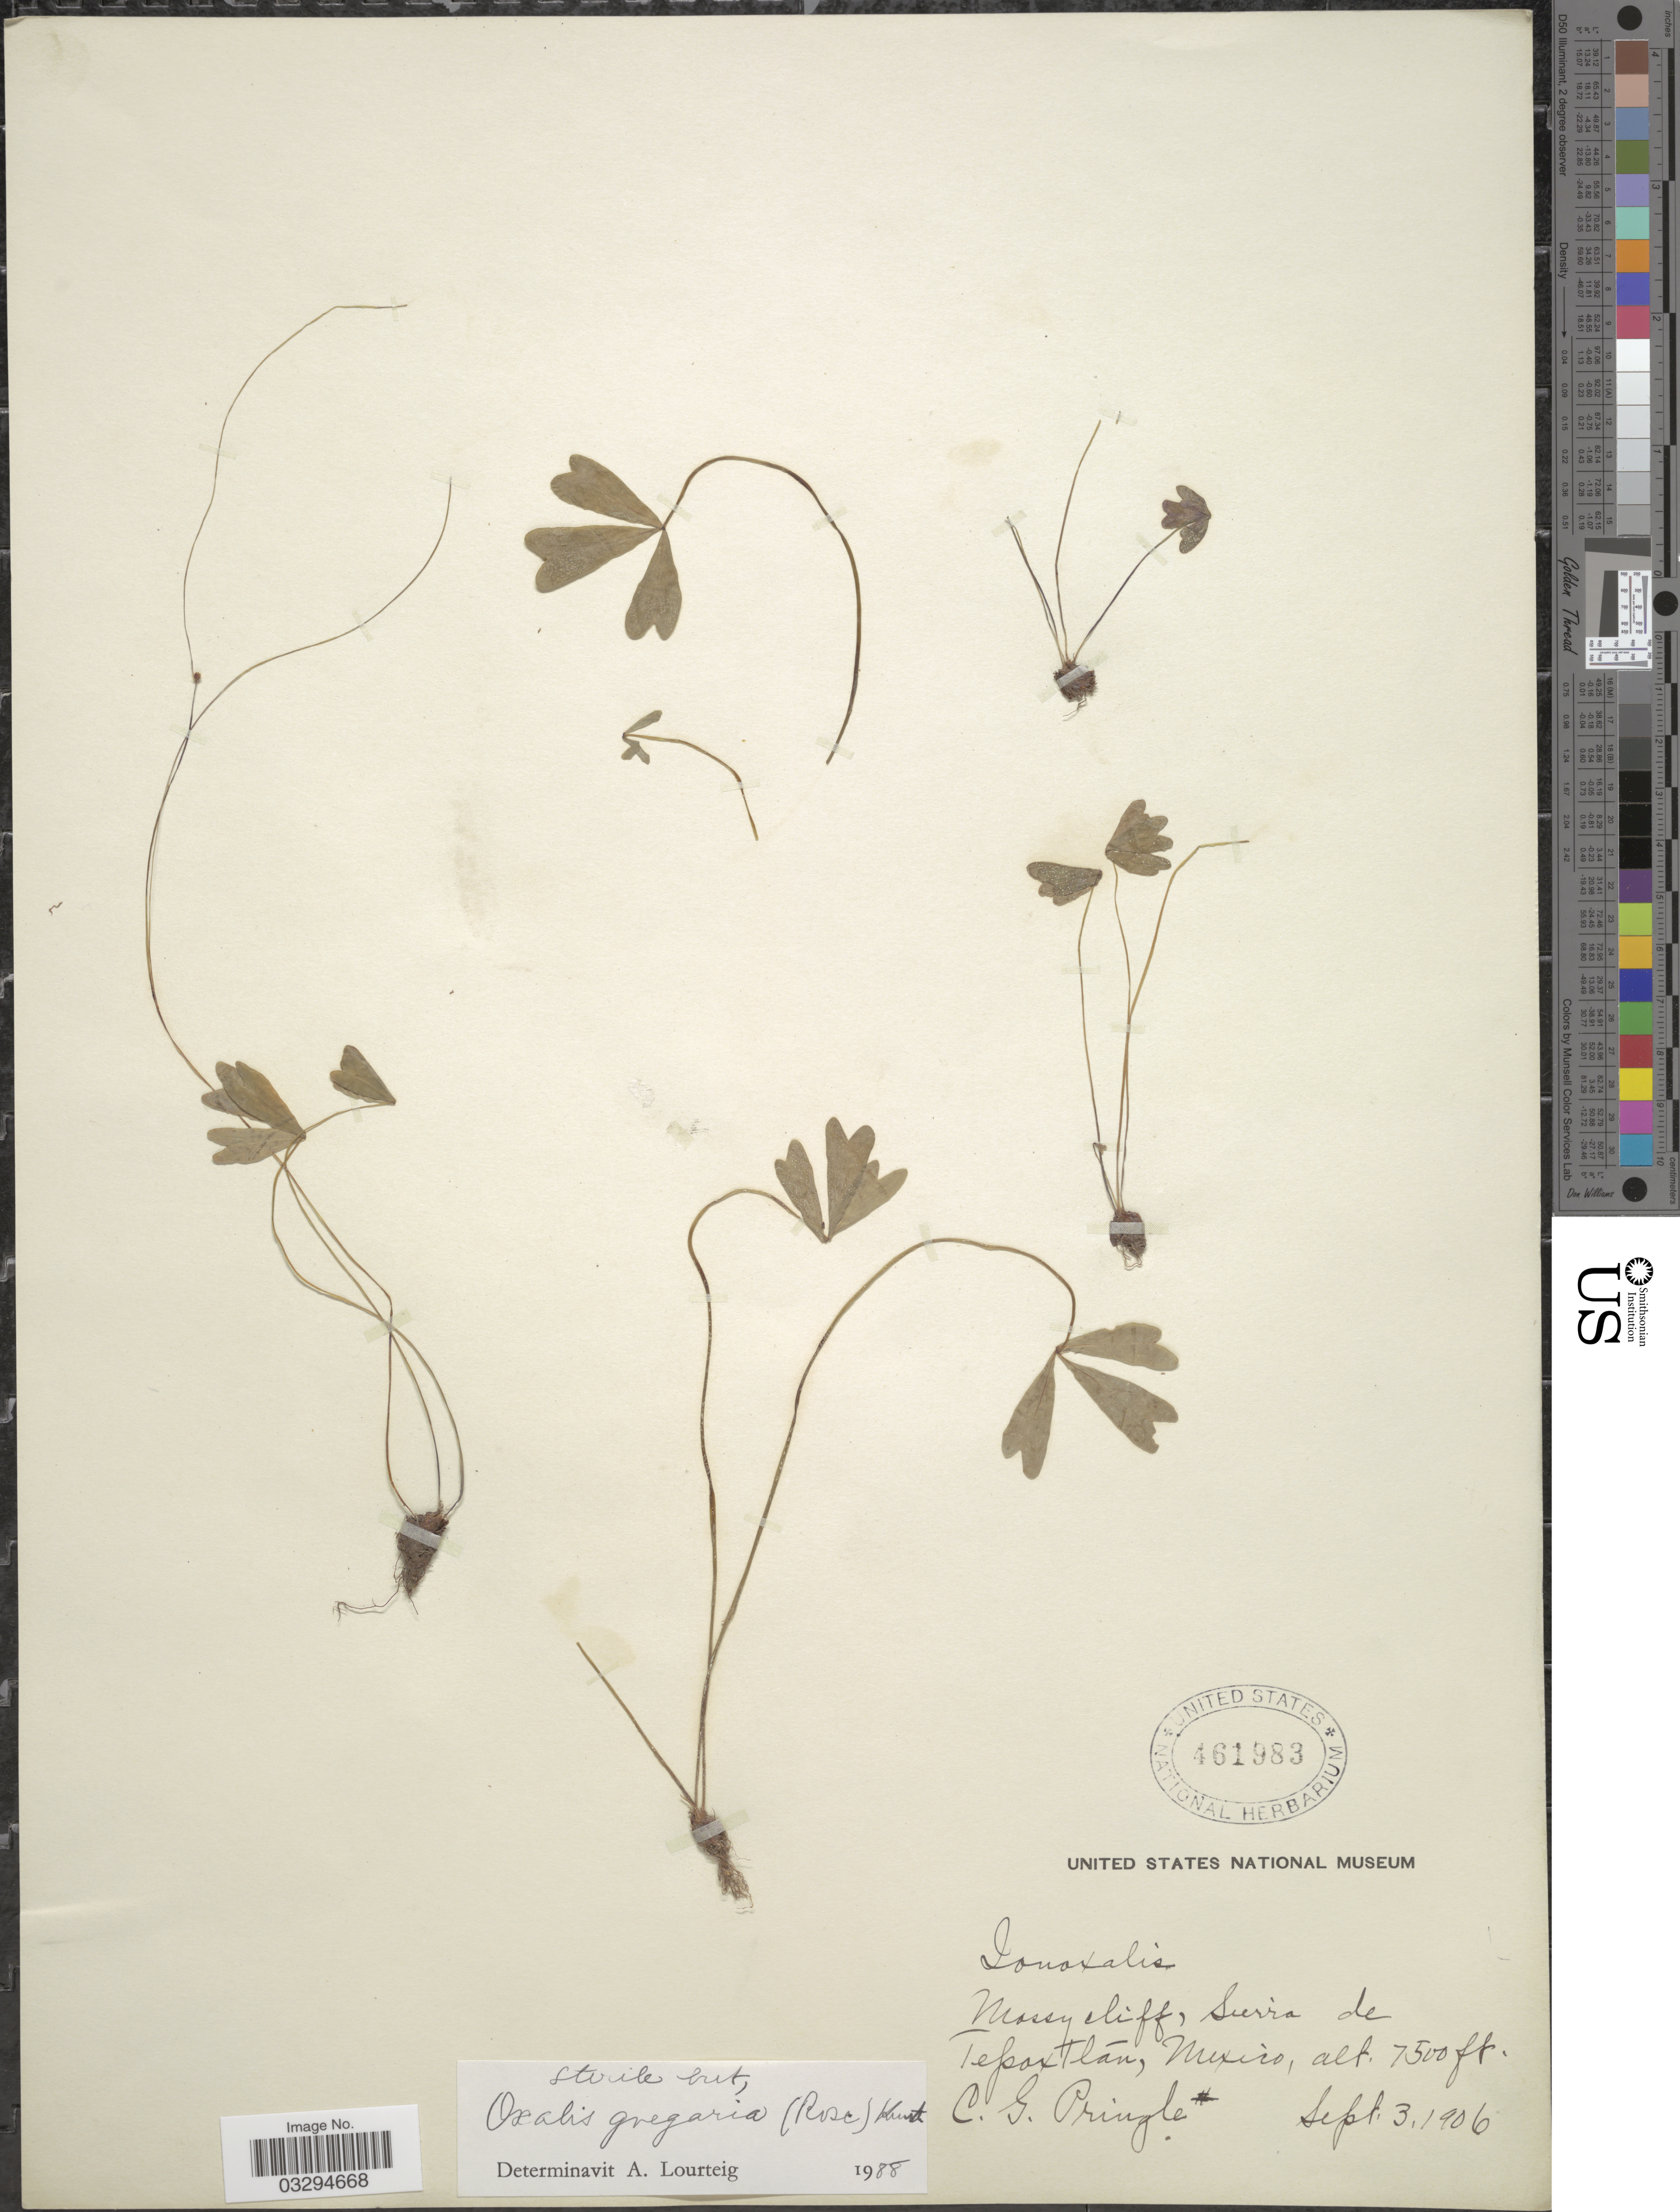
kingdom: Plantae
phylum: Tracheophyta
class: Magnoliopsida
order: Oxalidales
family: Oxalidaceae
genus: Oxalis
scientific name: Oxalis gregaria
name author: (Rose) R. Knuth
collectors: C. G. Pringle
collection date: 1906-09-03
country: Mexico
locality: Sierra de Tepoxtlán.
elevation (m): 2286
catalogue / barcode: US 461983